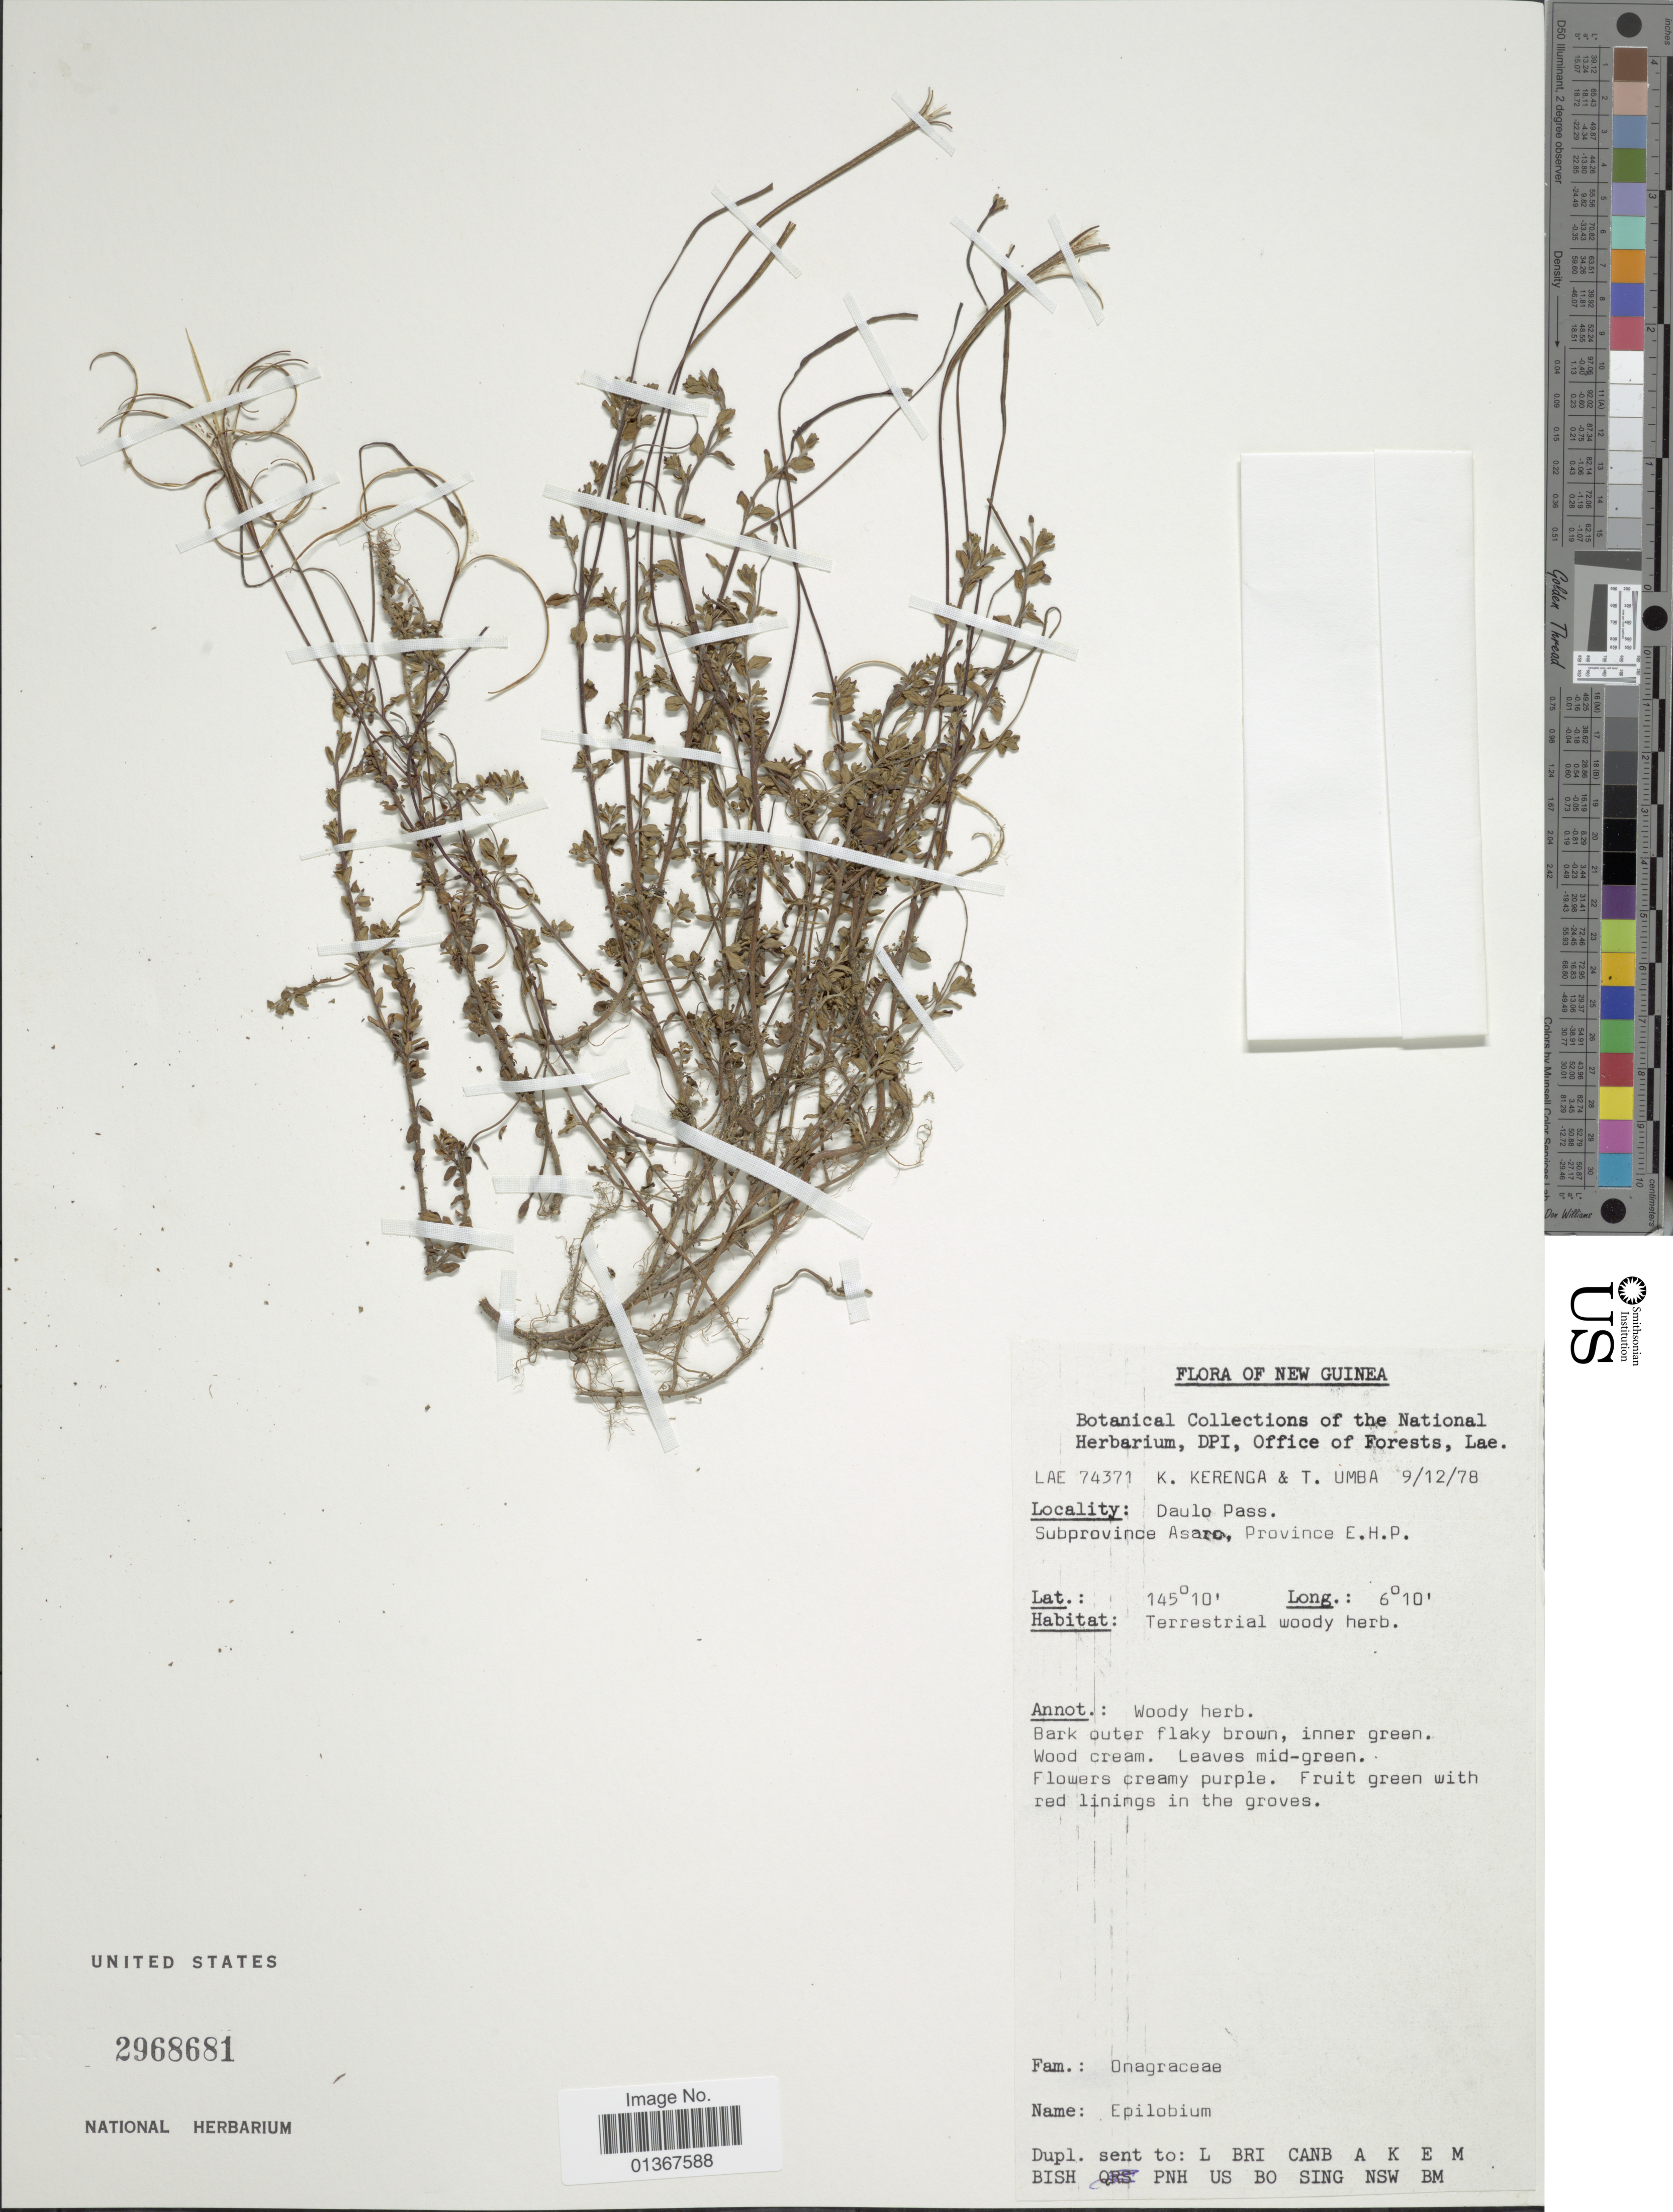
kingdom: Plantae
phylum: Tracheophyta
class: Magnoliopsida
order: Myrtales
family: Onagraceae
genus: Epilobium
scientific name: Epilobium sp.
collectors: K. Kerenga & T. Umba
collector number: LAE 74371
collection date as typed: Transcribed d/m/y: 9/12/78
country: Papua New Guinea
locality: Daulo Pass. Subprovince Asaro, Province E.H.P.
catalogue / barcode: US 2968681